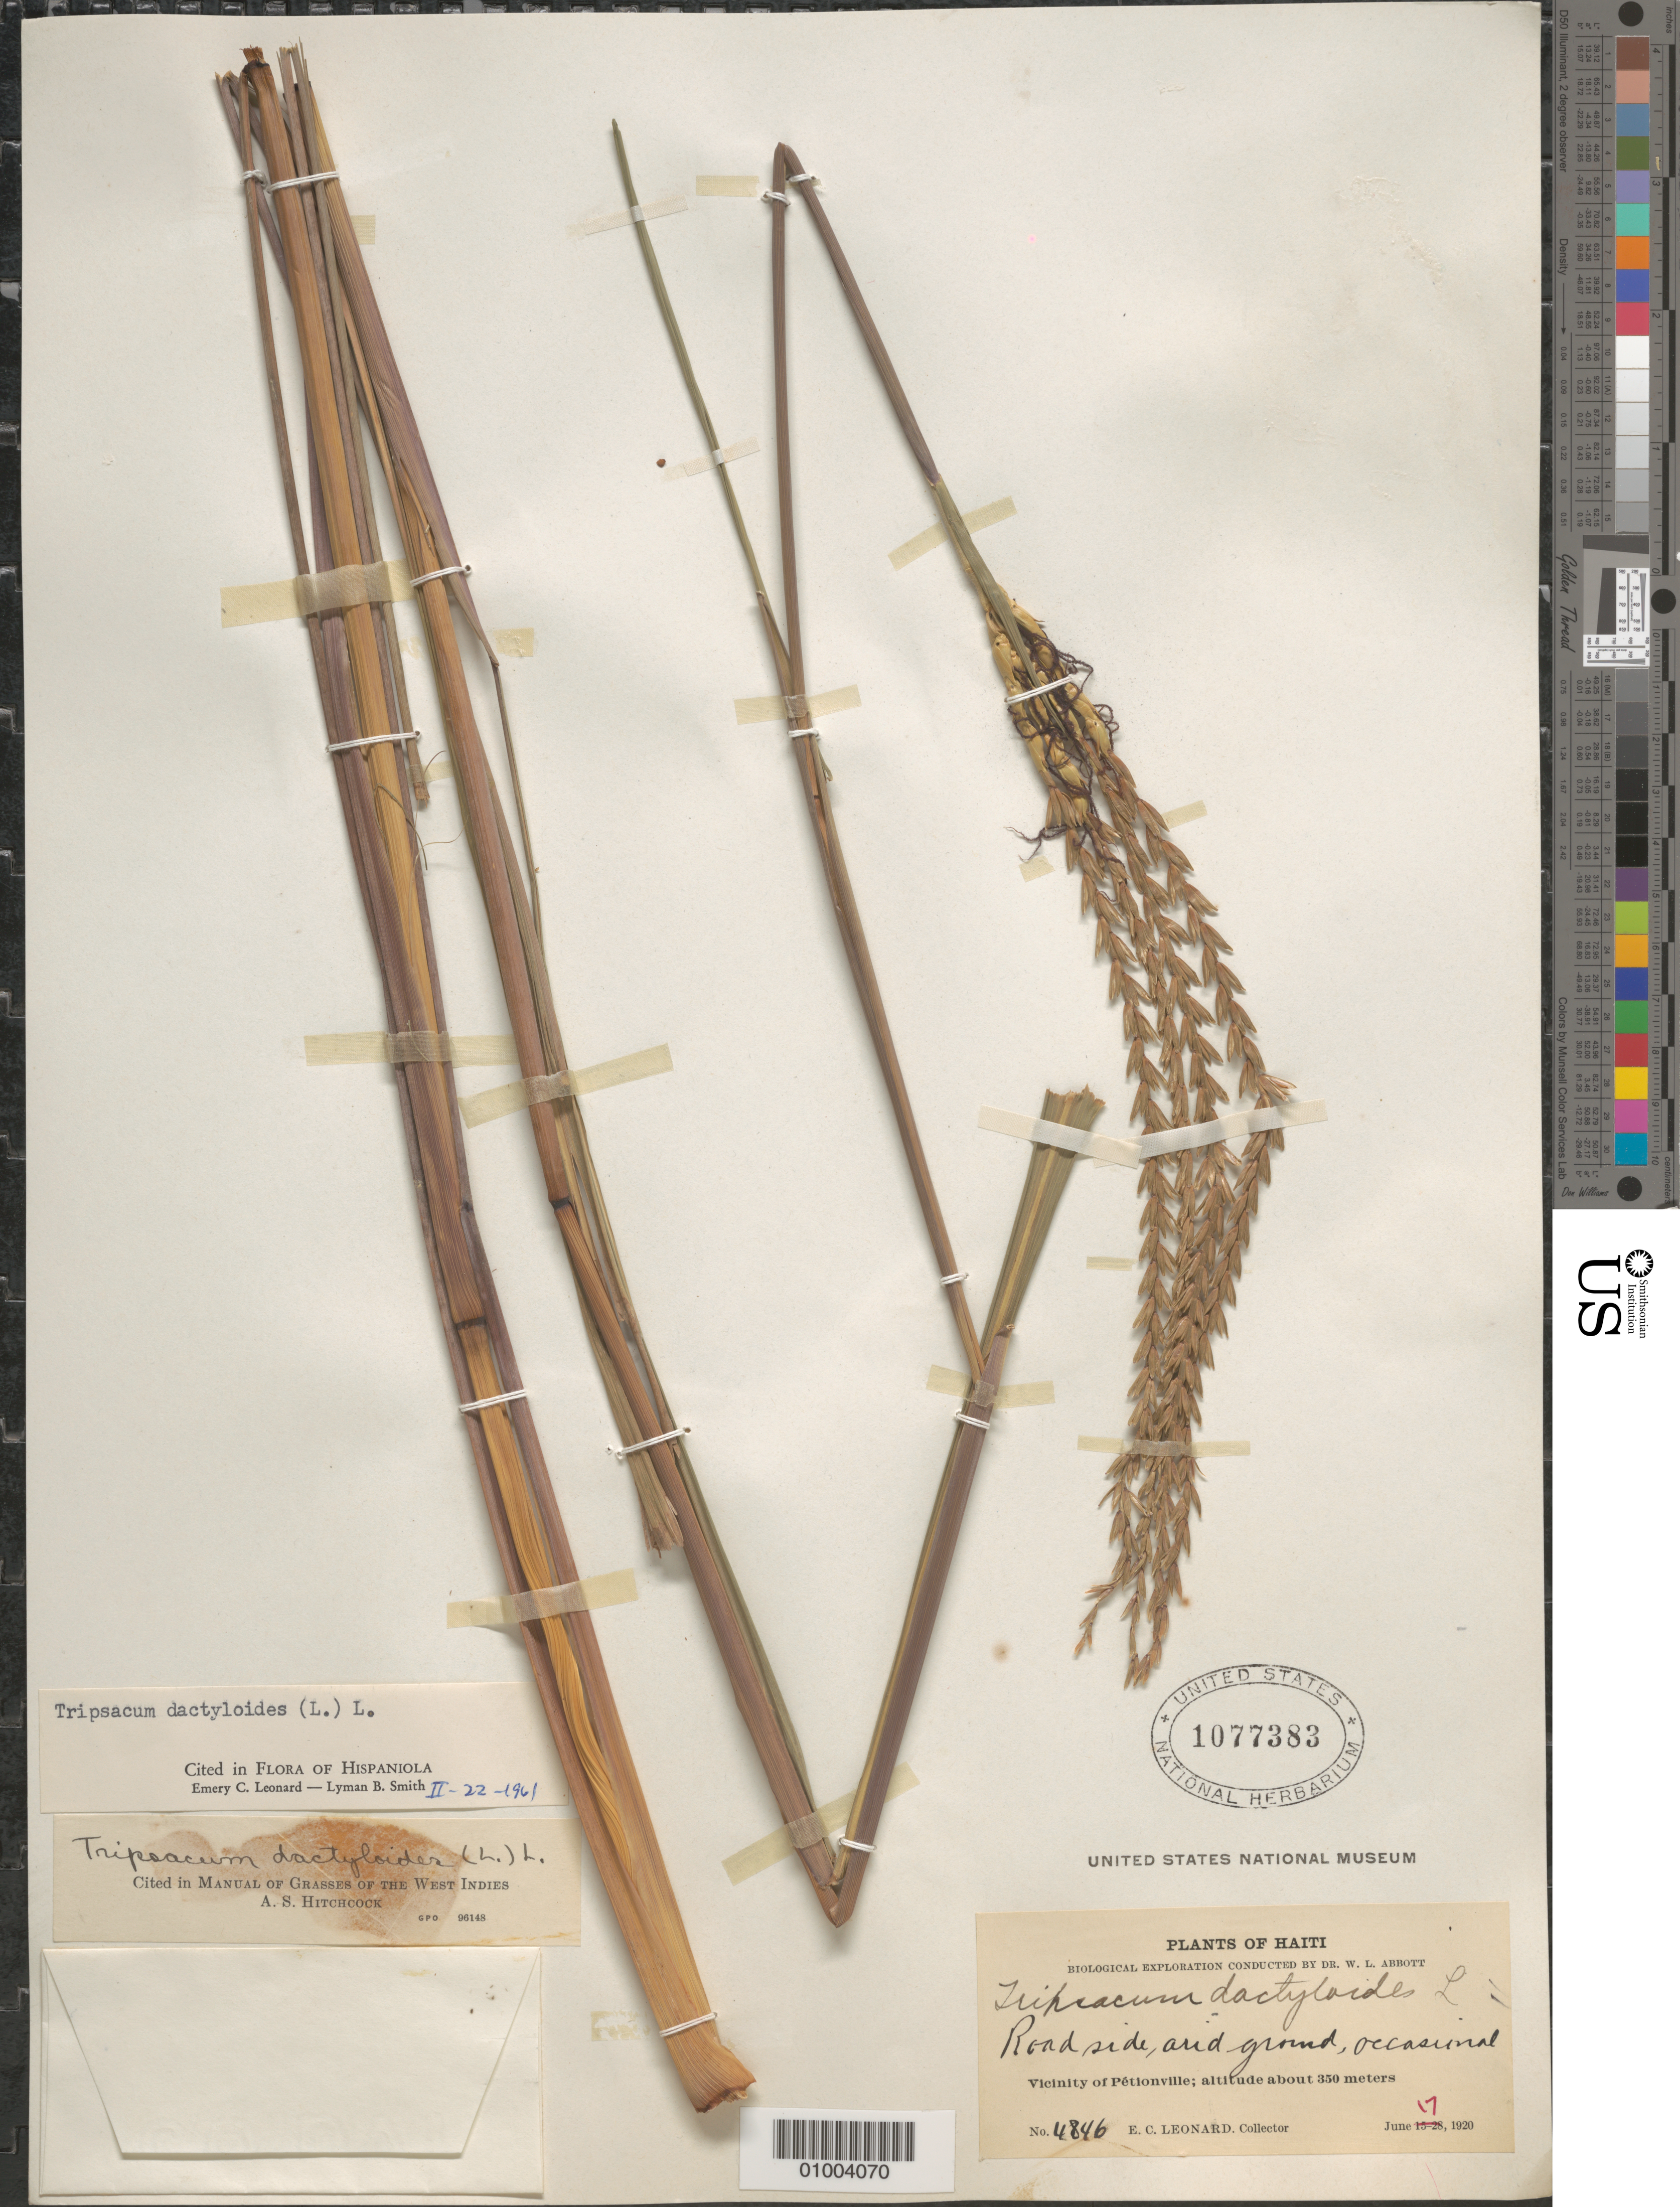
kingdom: Plantae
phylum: Tracheophyta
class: Liliopsida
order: Poales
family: Poaceae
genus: Tripsacum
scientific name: Tripsacum dactyloides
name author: (L.) L.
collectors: E. C. Leonard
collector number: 4846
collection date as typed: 17 Jun 1920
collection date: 1920-06-17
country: Haiti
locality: Vicinity of Petionville.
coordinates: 0 N, 0 E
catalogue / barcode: US 1077383